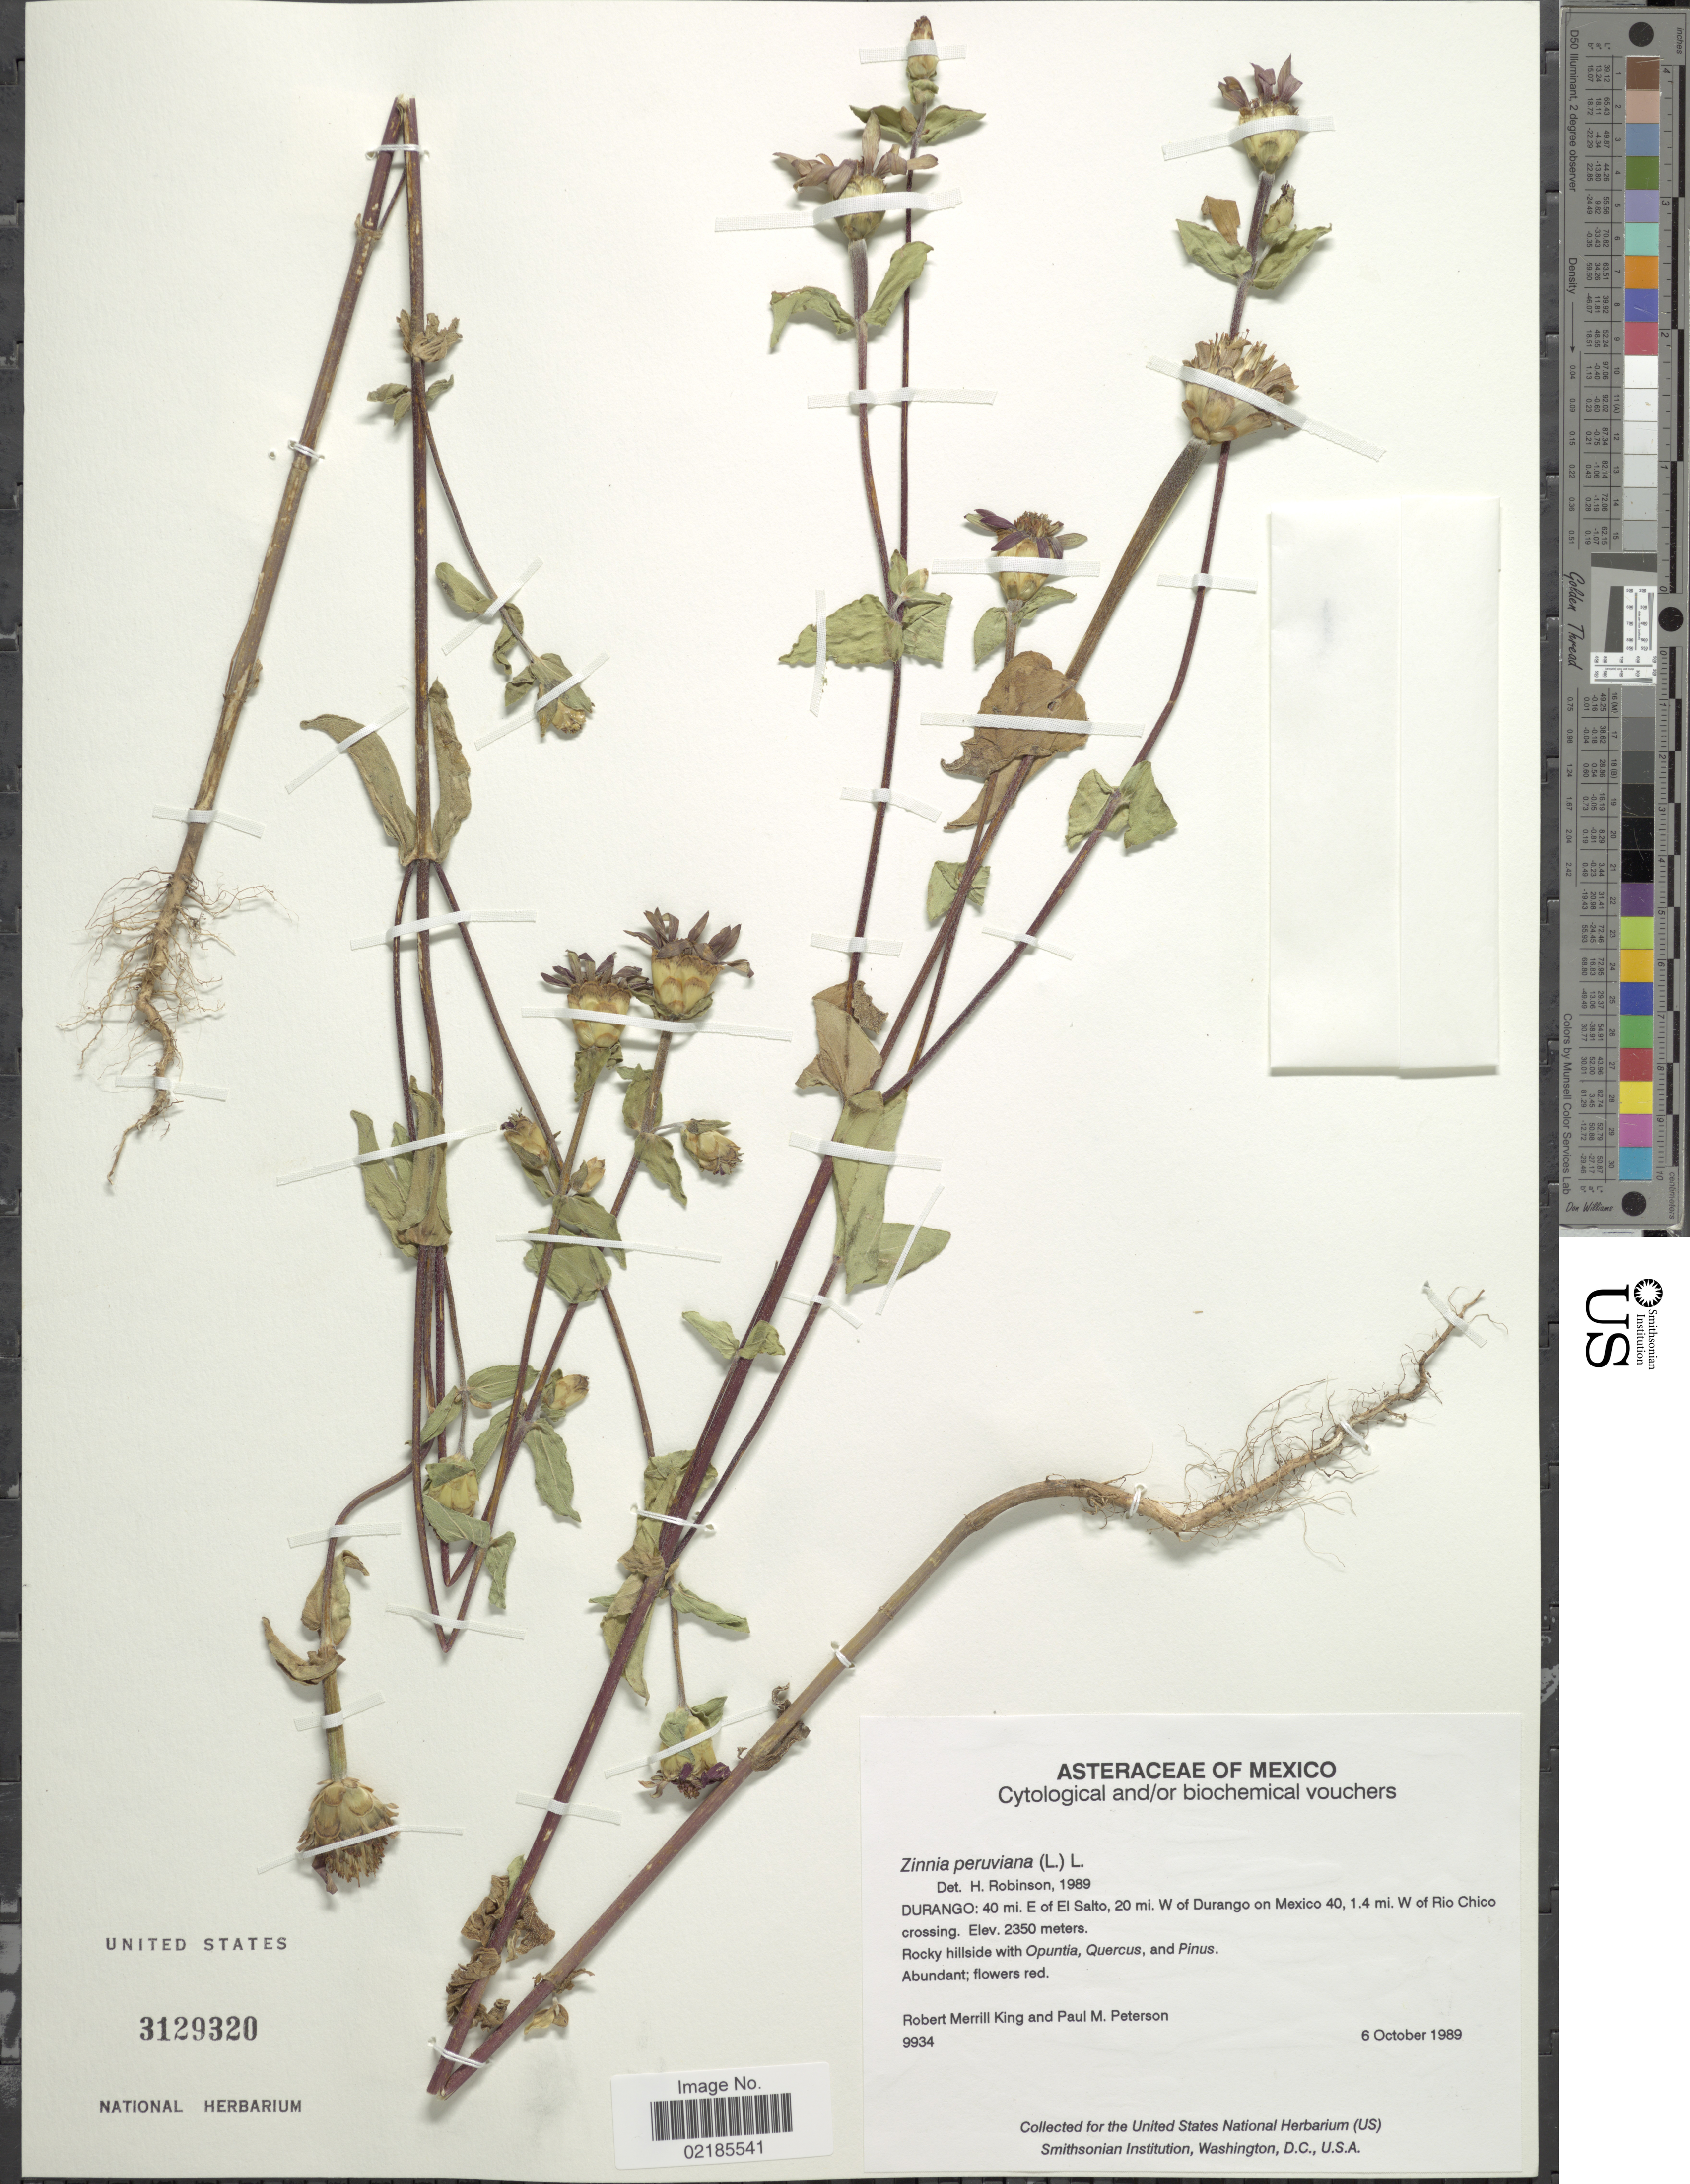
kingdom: Plantae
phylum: Tracheophyta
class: Magnoliopsida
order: Asterales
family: Asteraceae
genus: Zinnia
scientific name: Zinnia peruviana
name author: (L.) L.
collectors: R. M. King & P. M. Peterson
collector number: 9934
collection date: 1989-10-06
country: Mexico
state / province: Durango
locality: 40 mi E of El Salto, 20 mi W of Durango on Mexico 40, 1.4 mi W of Rio Chico crossing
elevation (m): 2350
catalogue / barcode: US 3129320